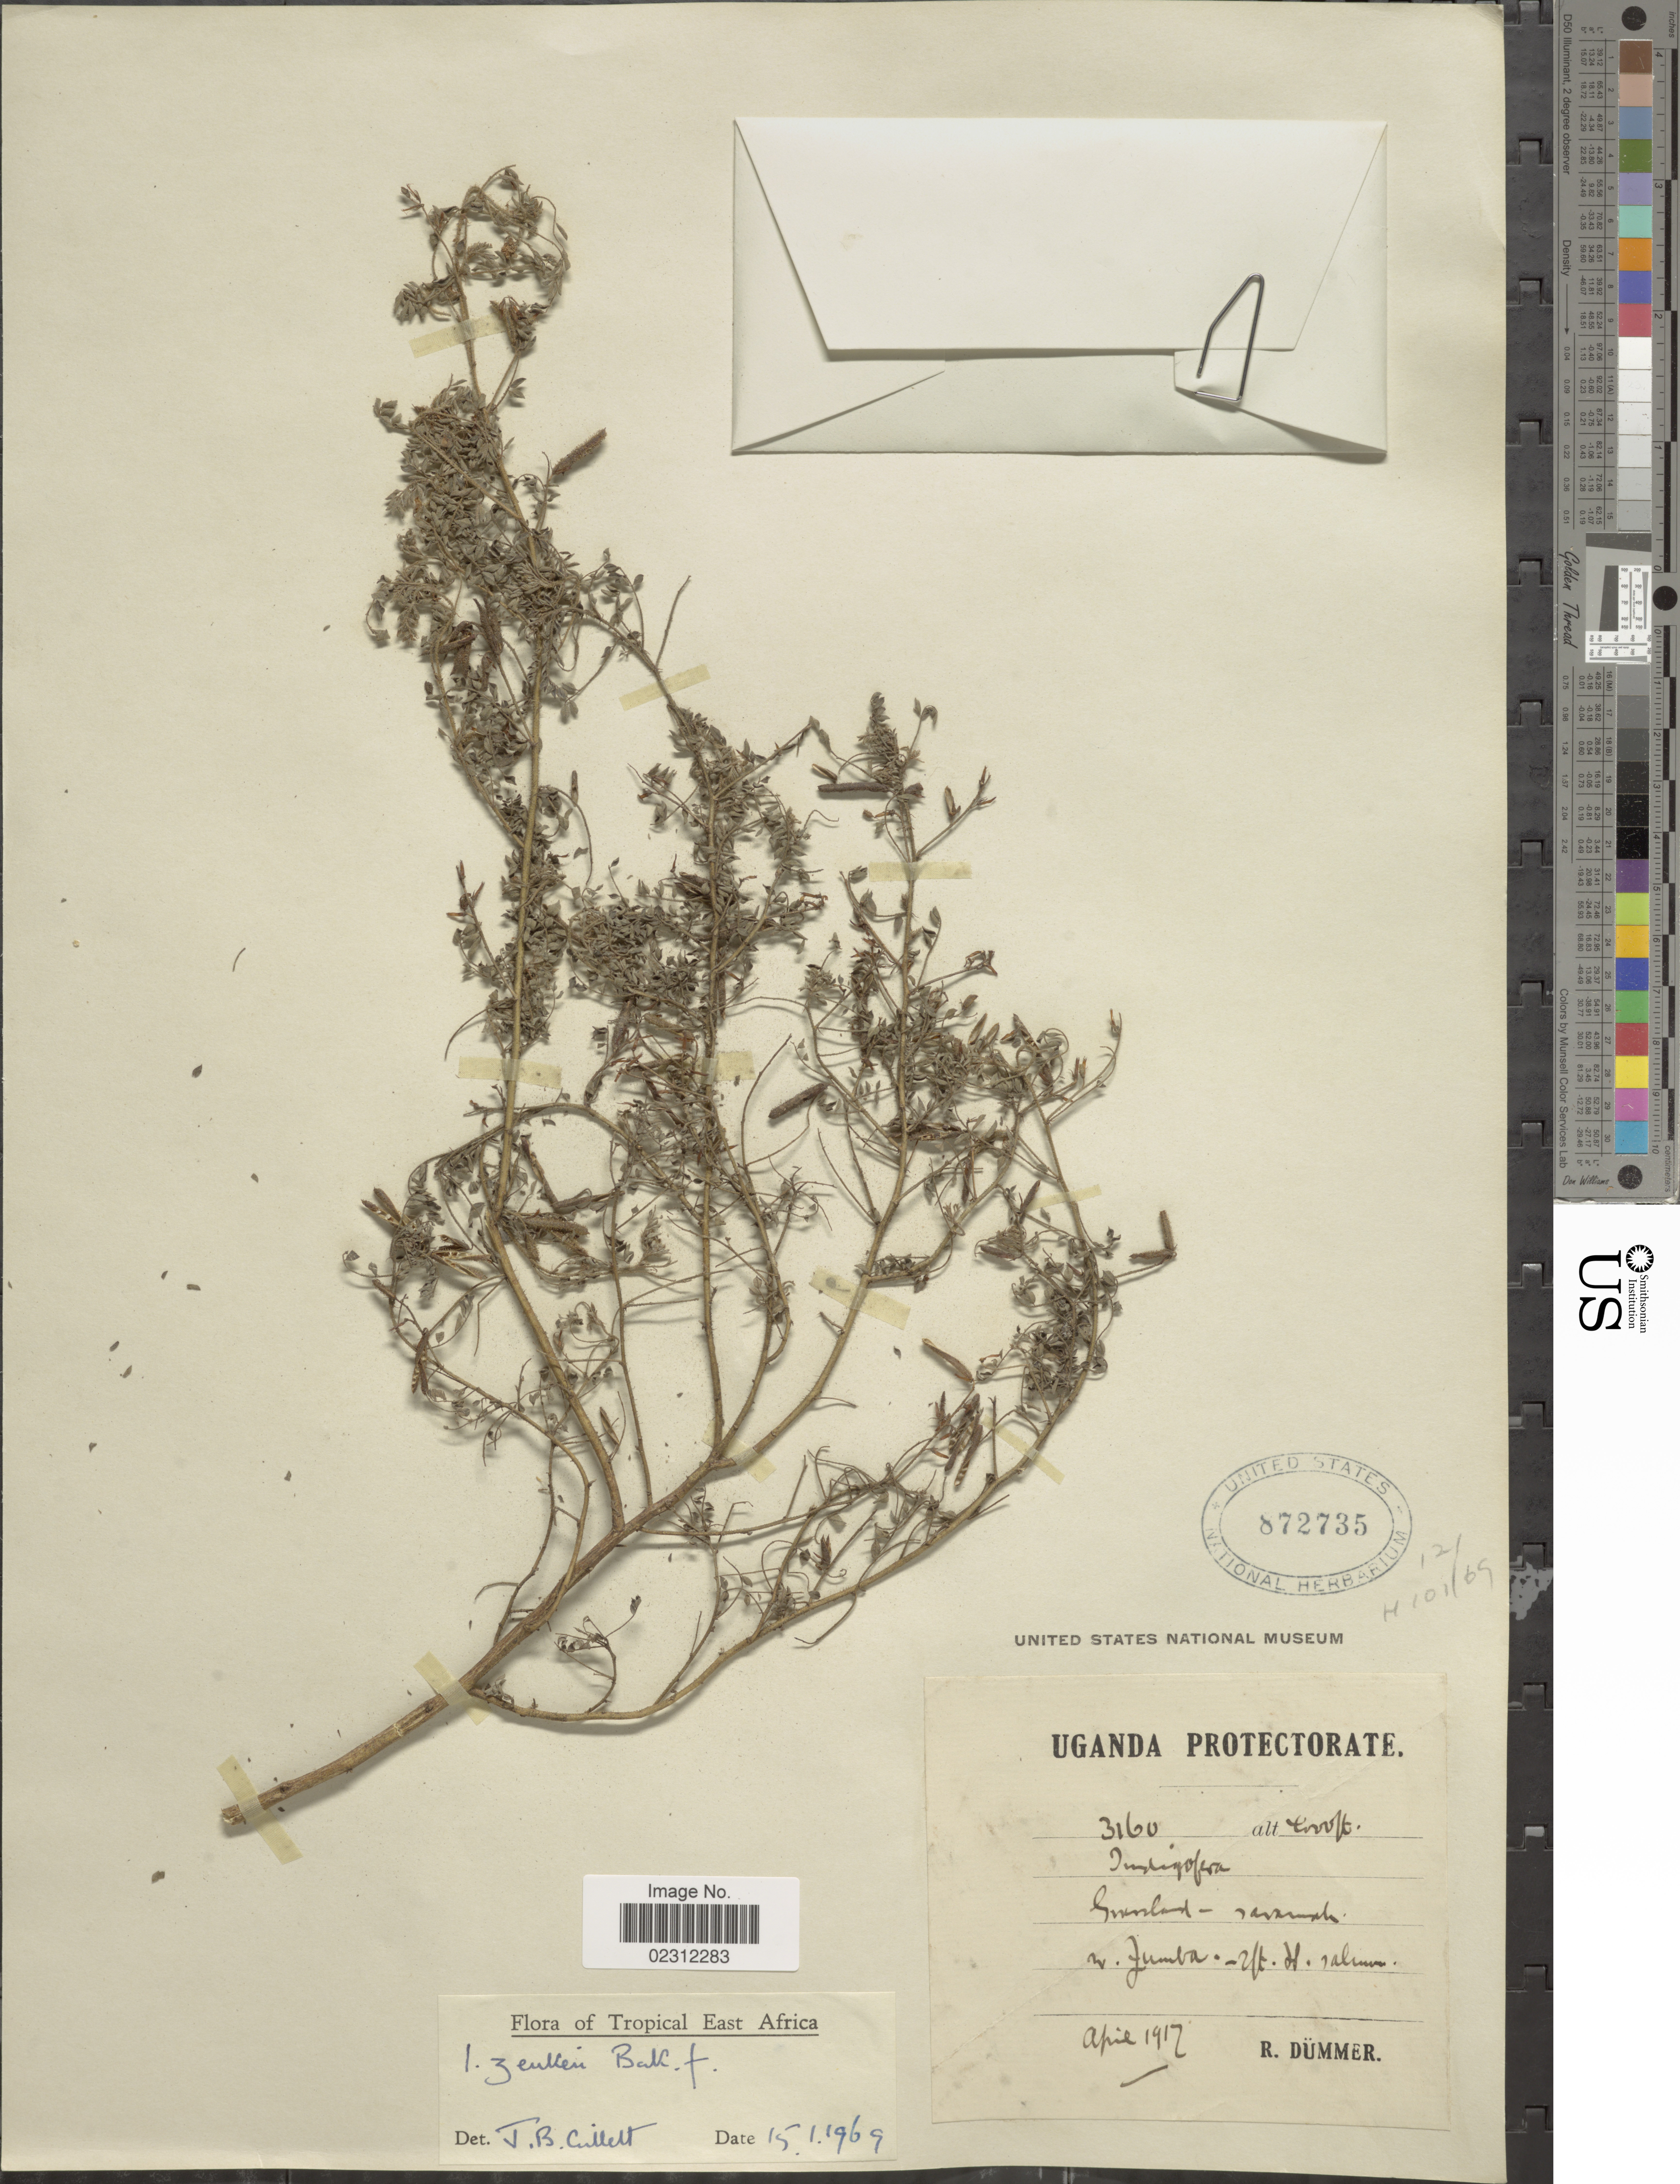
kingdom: Plantae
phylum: Tracheophyta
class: Magnoliopsida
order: Fabales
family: Fabaceae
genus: Indigofera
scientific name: Indigofera zenkeri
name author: Baker f.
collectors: R. Dümmer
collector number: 3160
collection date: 1917-04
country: Uganda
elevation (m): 1219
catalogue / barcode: US 872735